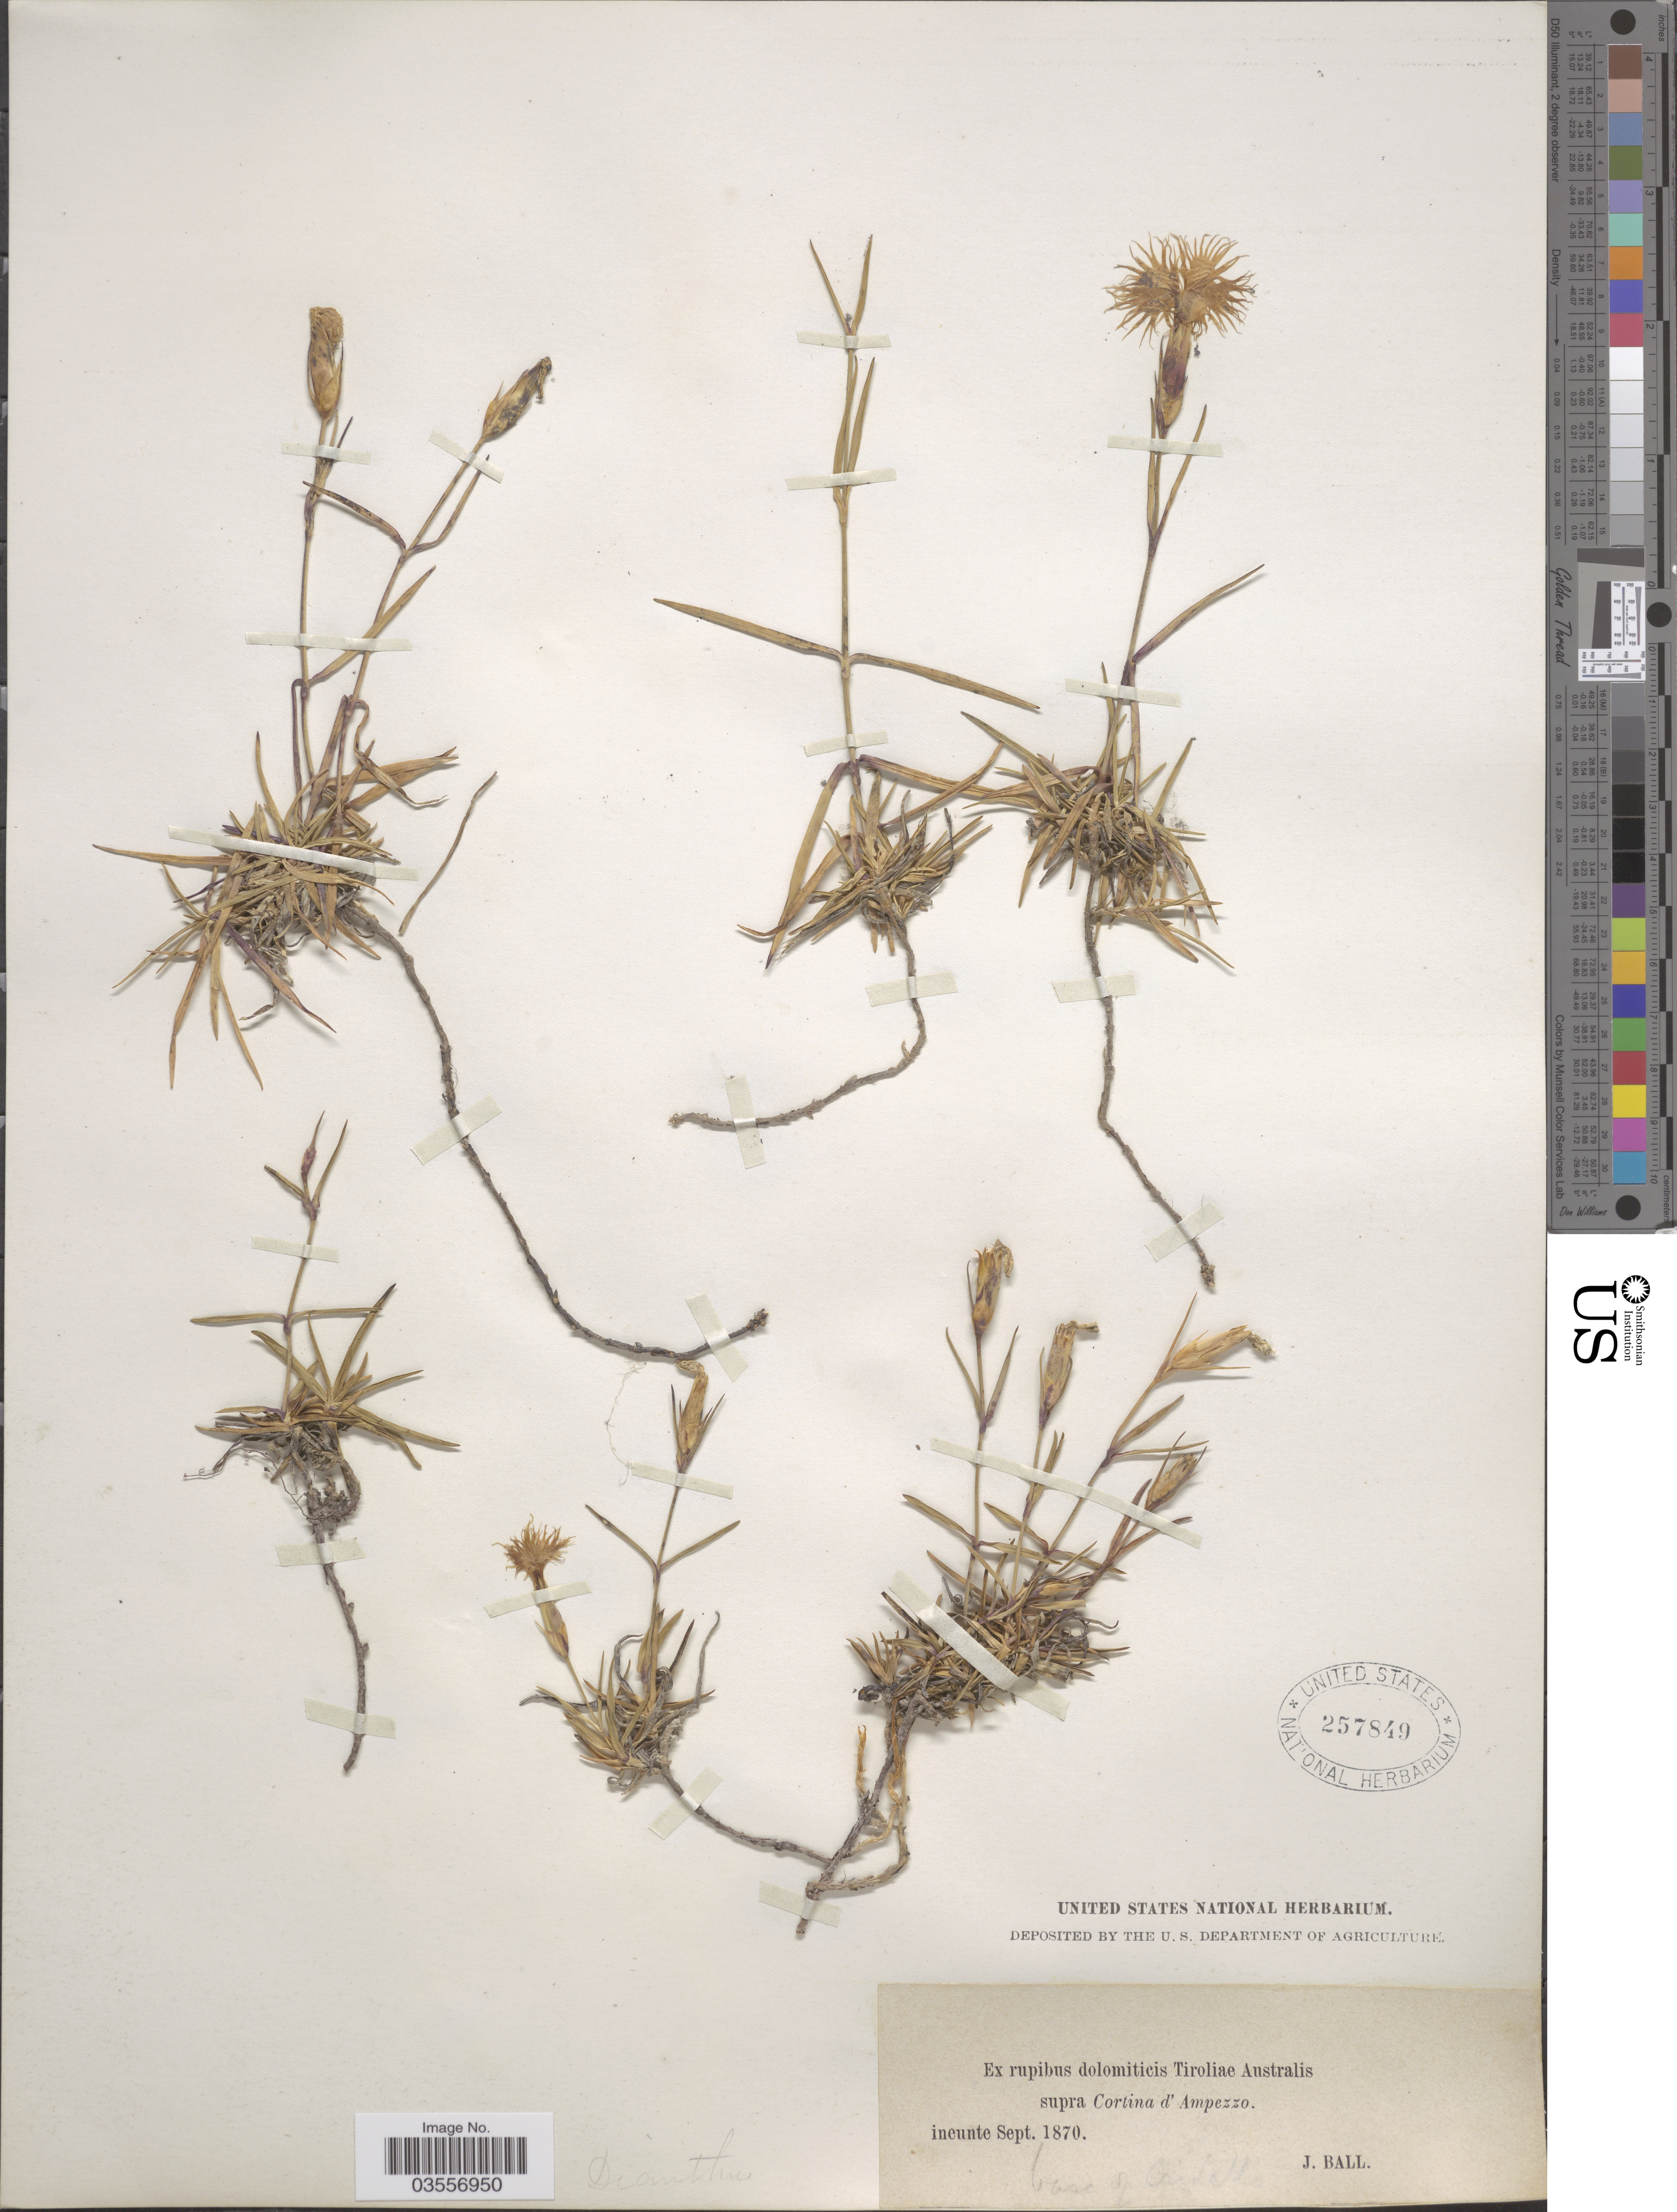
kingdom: Plantae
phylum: Tracheophyta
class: Magnoliopsida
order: Caryophyllales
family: Caryophyllaceae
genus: Dianthus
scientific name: Dianthus sp.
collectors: J. Ball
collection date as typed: ineunte Sept. 1870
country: Italy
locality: Ex rupibus dolomiticis Tiroliae Australis supra Cortina d'Ampezzo. Base of Cardilla.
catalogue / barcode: US 257849